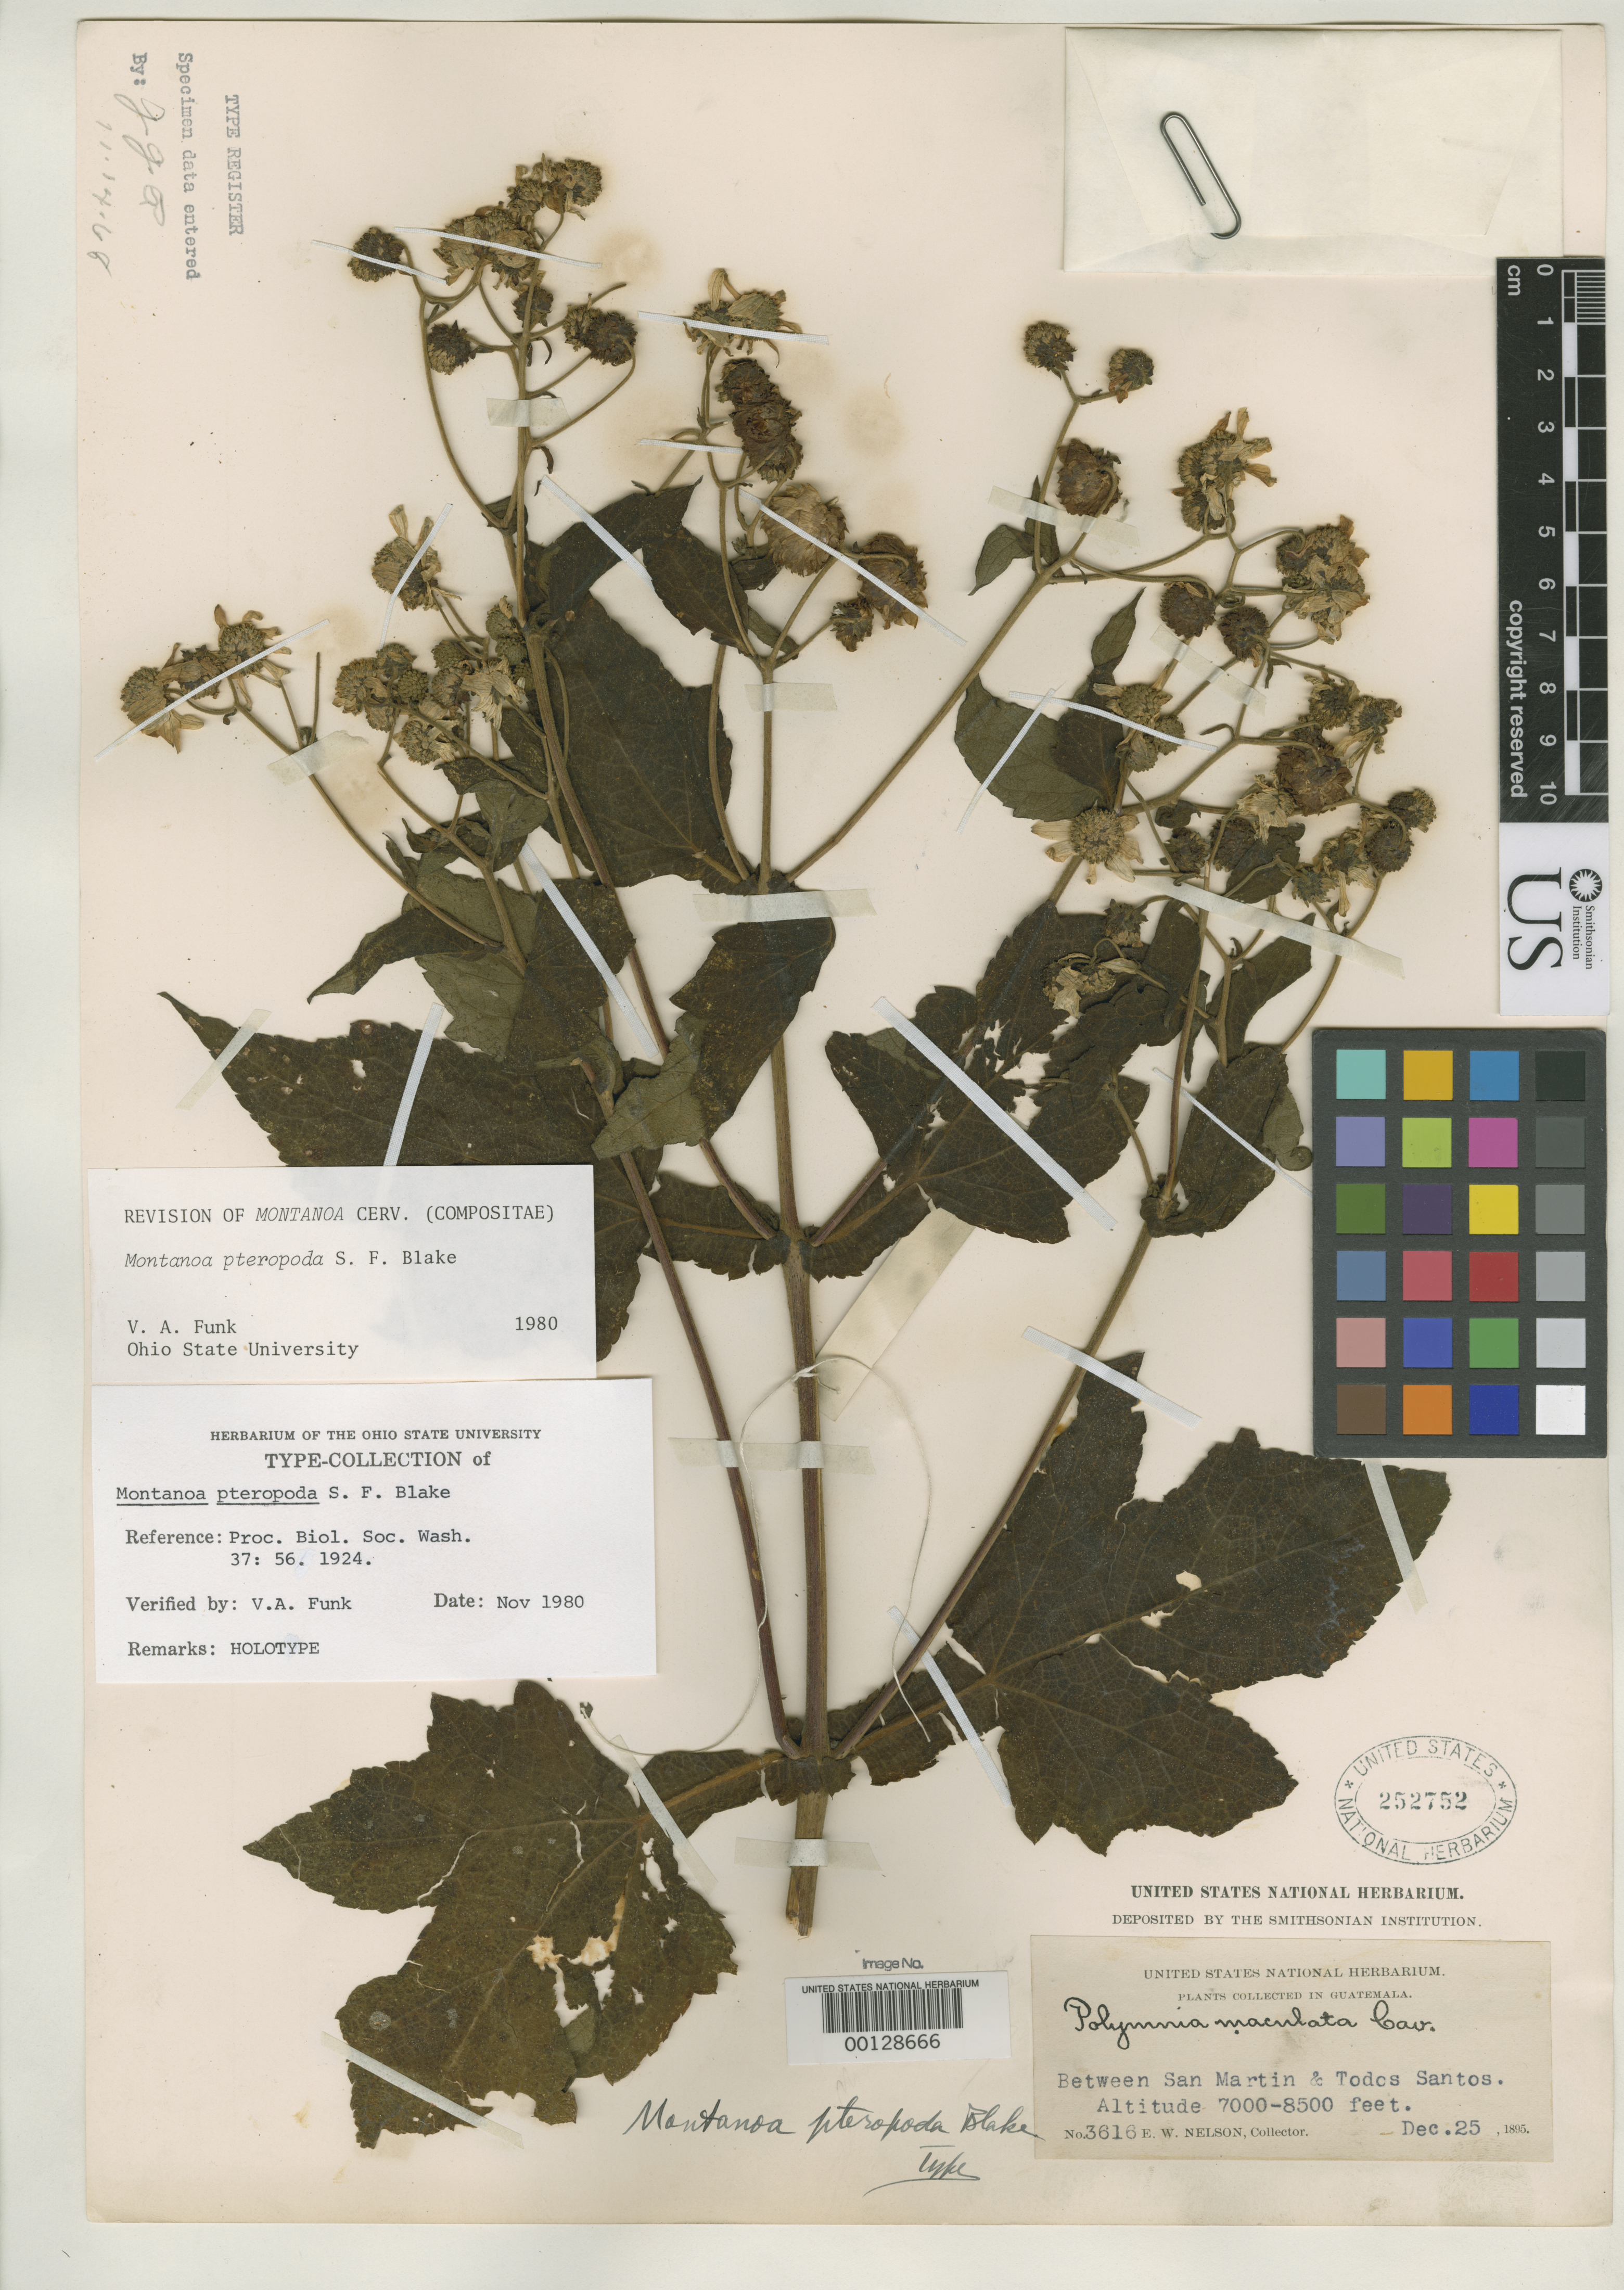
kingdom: Plantae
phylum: Tracheophyta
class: Magnoliopsida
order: Asterales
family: Asteraceae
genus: Montanoa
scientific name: Montanoa pteropoda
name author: S.F. Blake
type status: Holotype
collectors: E. W. Nelson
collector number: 3616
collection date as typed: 25 Dec 1895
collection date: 1895-12-25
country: Guatemala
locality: Between San Martin and Todos Santos.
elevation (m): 2135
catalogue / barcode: US 252752